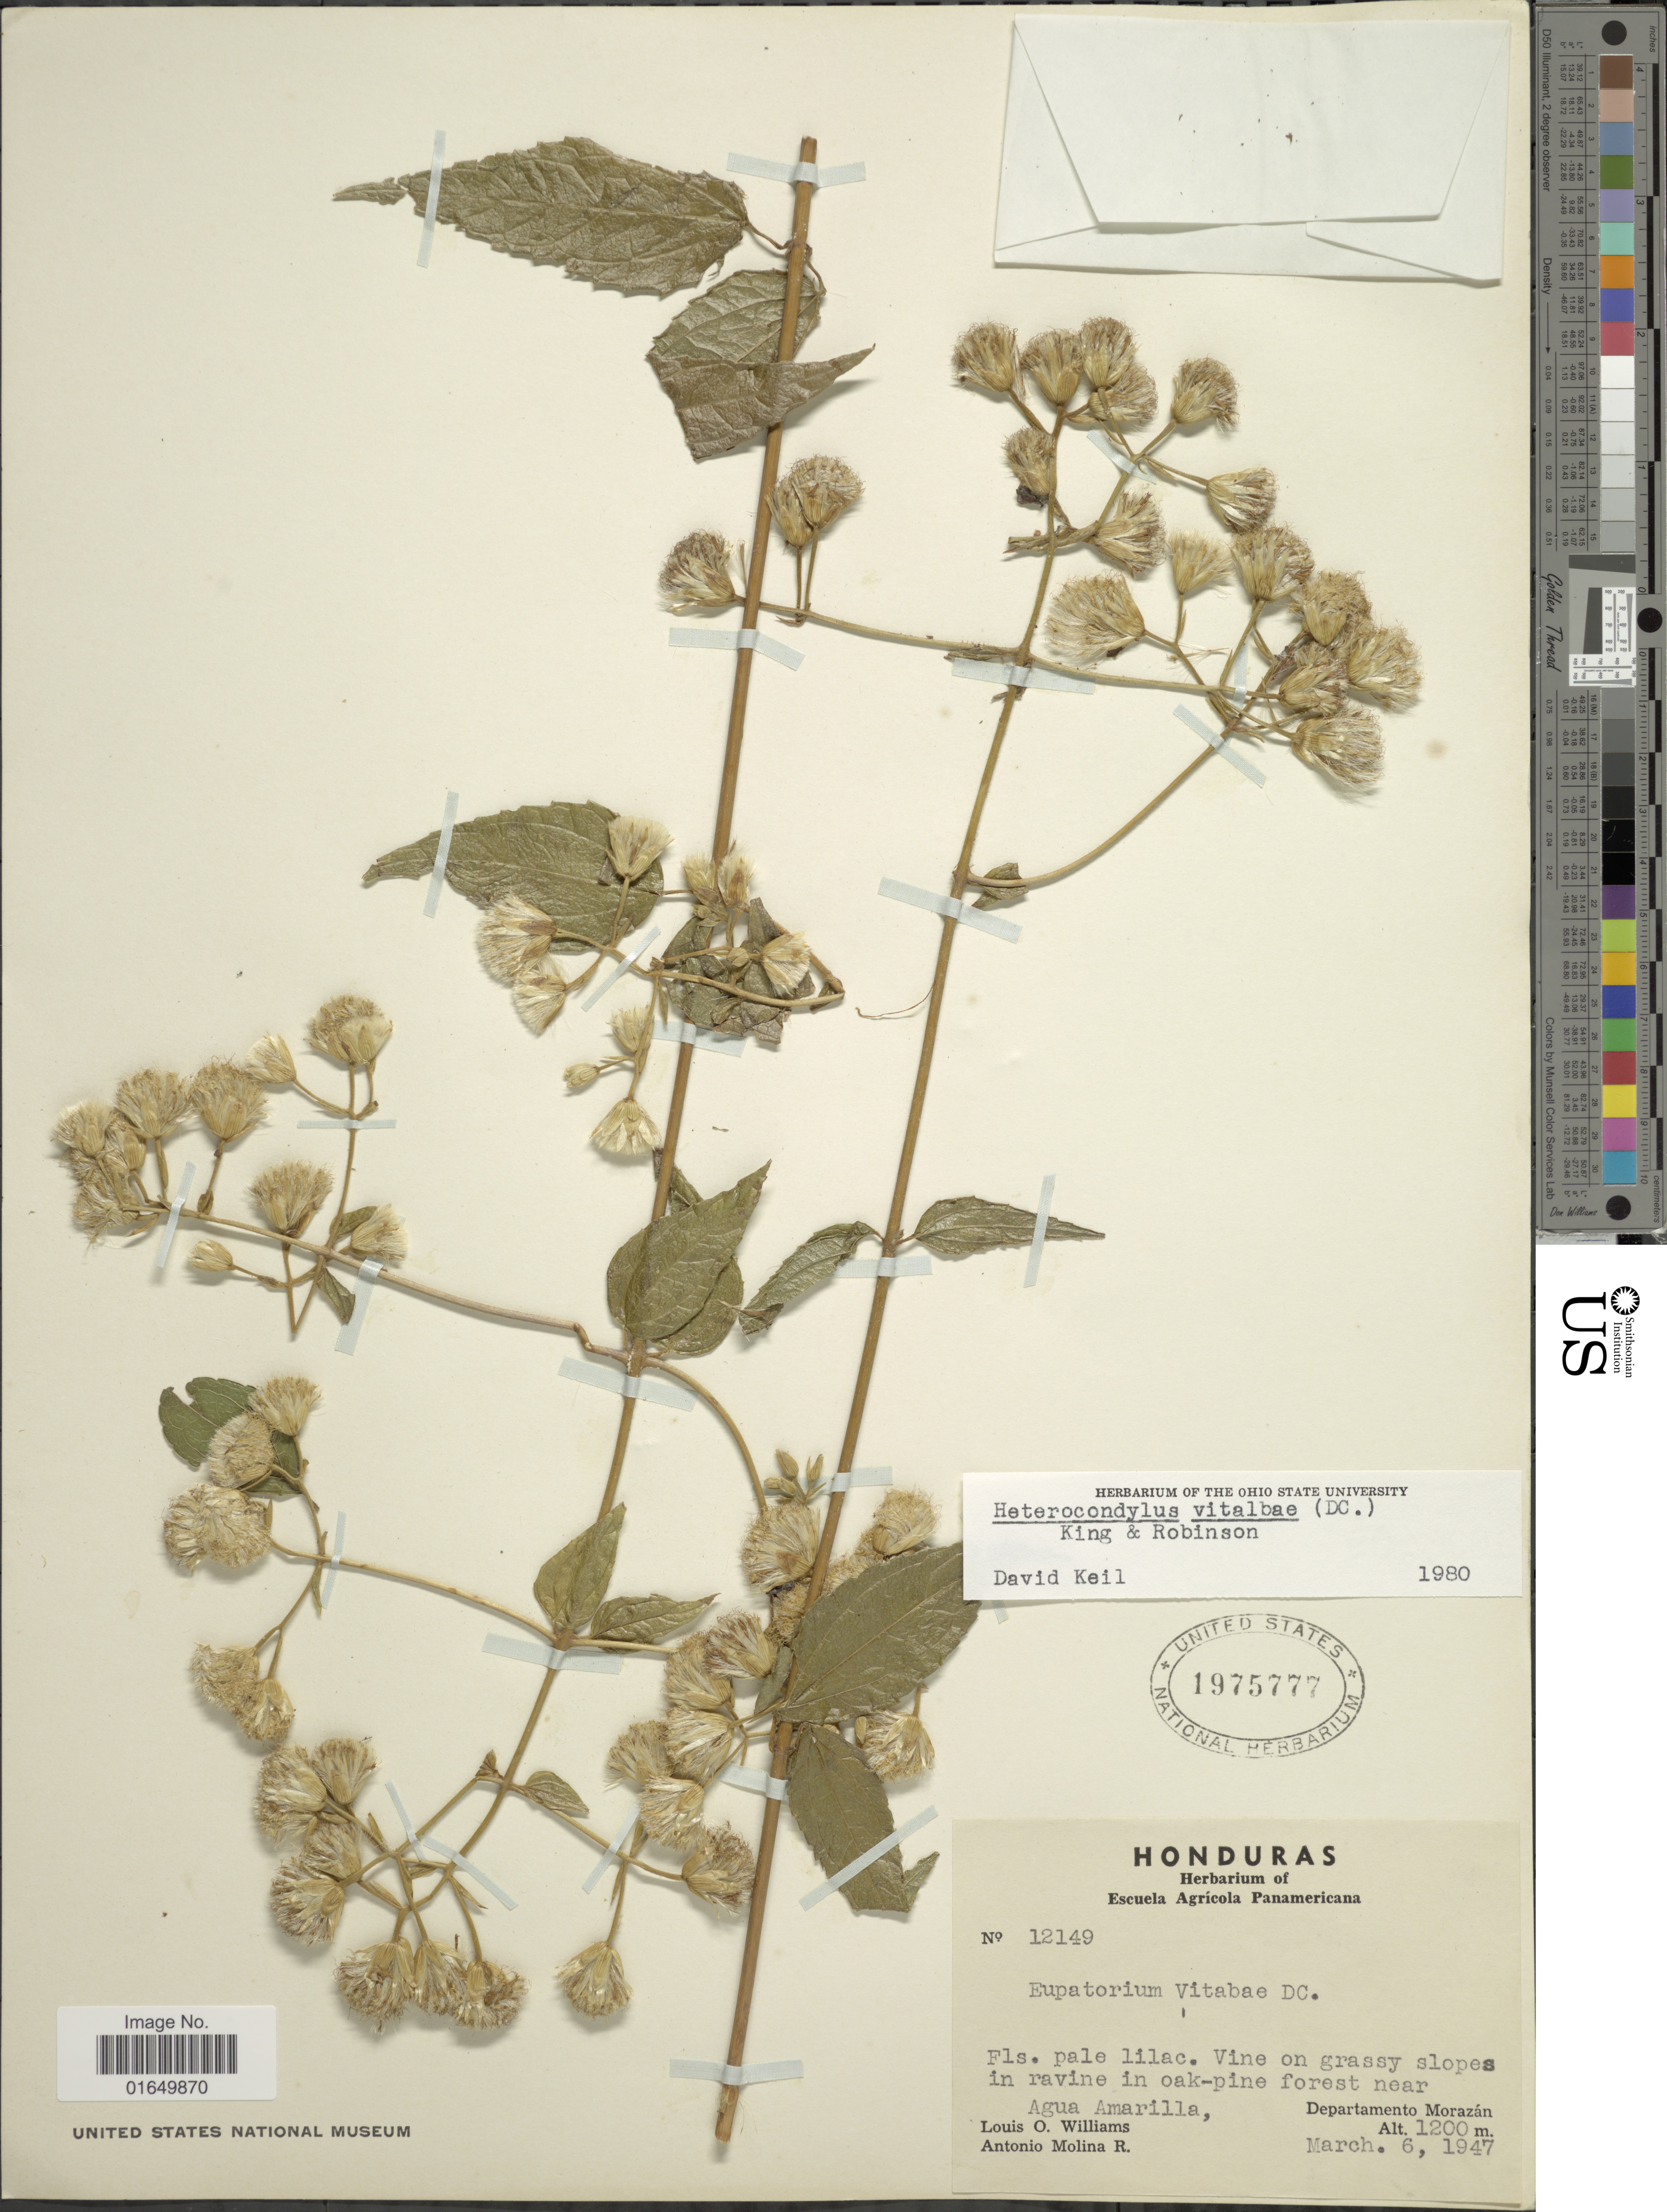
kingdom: Plantae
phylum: Tracheophyta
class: Magnoliopsida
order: Asterales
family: Asteraceae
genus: Heterocondylus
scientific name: Heterocondylus vitalbae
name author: (DC.) R.M. King & H. Rob.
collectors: L. O. Williams & A. Molina R.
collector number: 12149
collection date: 1947-03-06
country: Honduras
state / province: Fco. Morazán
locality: Agua Amarilla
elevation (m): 1200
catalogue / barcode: US 1975777